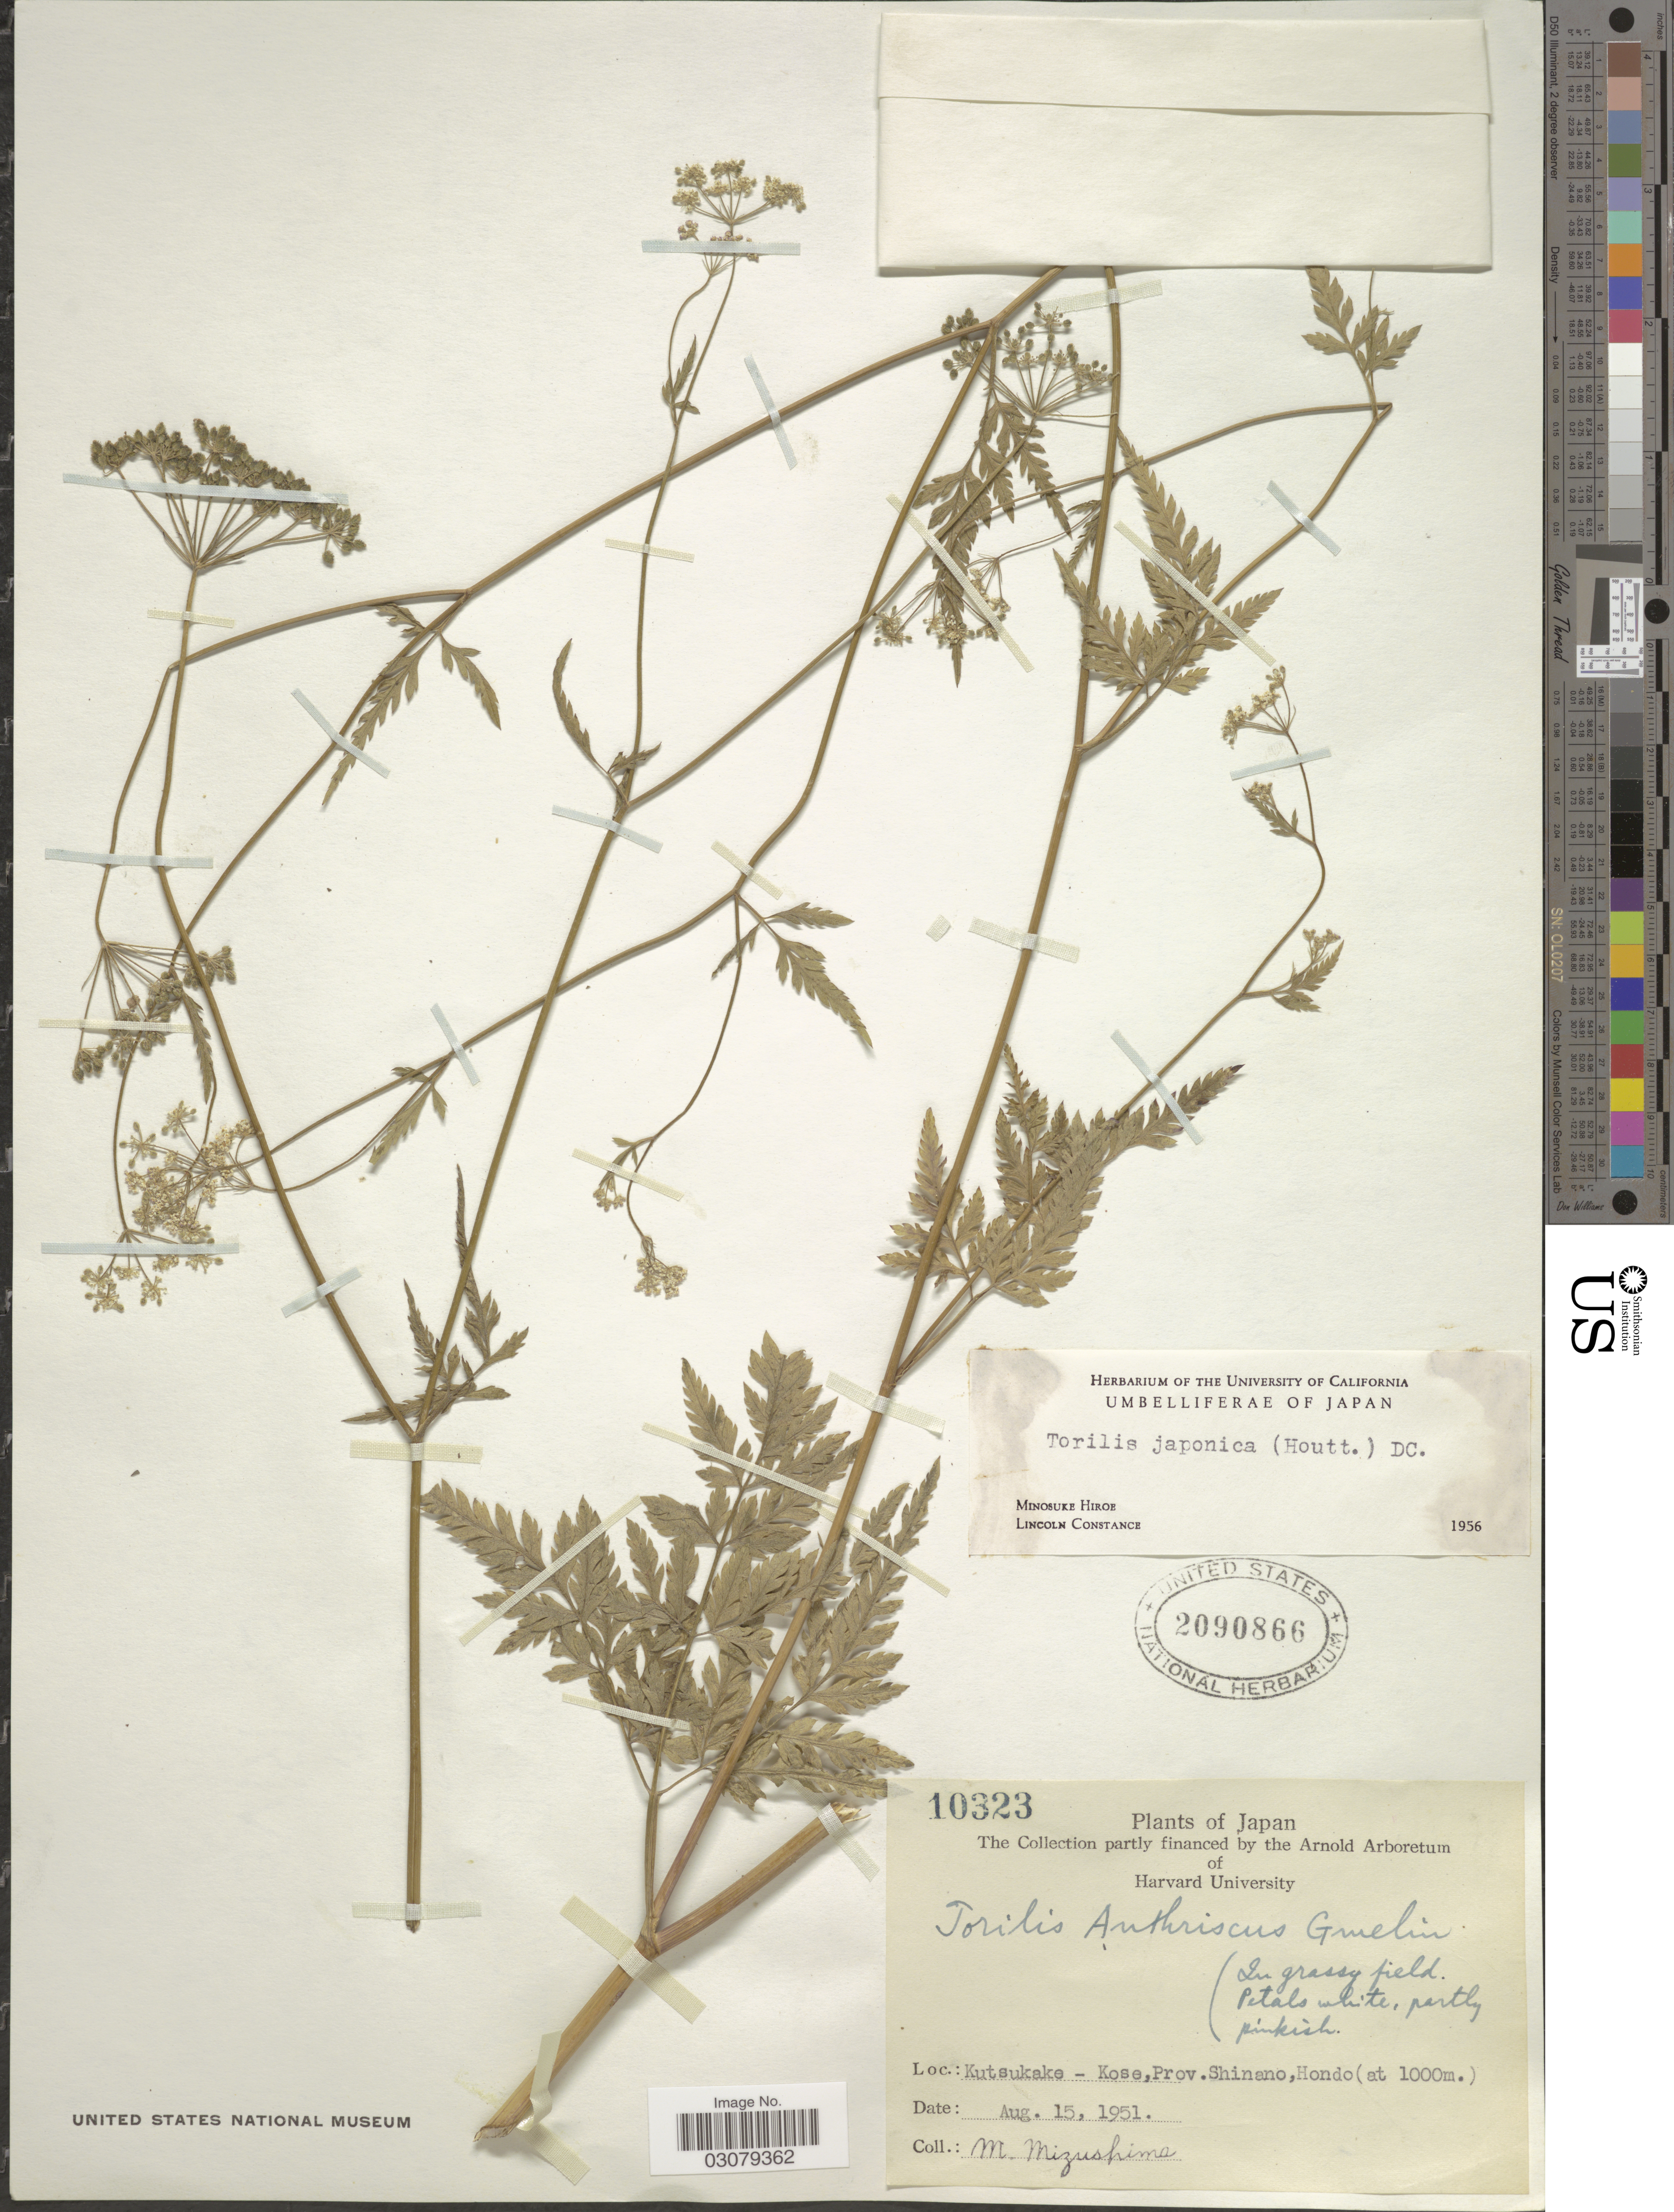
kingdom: Plantae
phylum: Tracheophyta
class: Magnoliopsida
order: Apiales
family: Apiaceae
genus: Torilis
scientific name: Torilis japonica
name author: (Houtt.) DC.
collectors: M. Mizushima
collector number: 10323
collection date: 1951-08-15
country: Japan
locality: Kutsukake - Kose, Prov. Shinano, Hondo.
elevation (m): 1000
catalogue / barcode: US 2090866